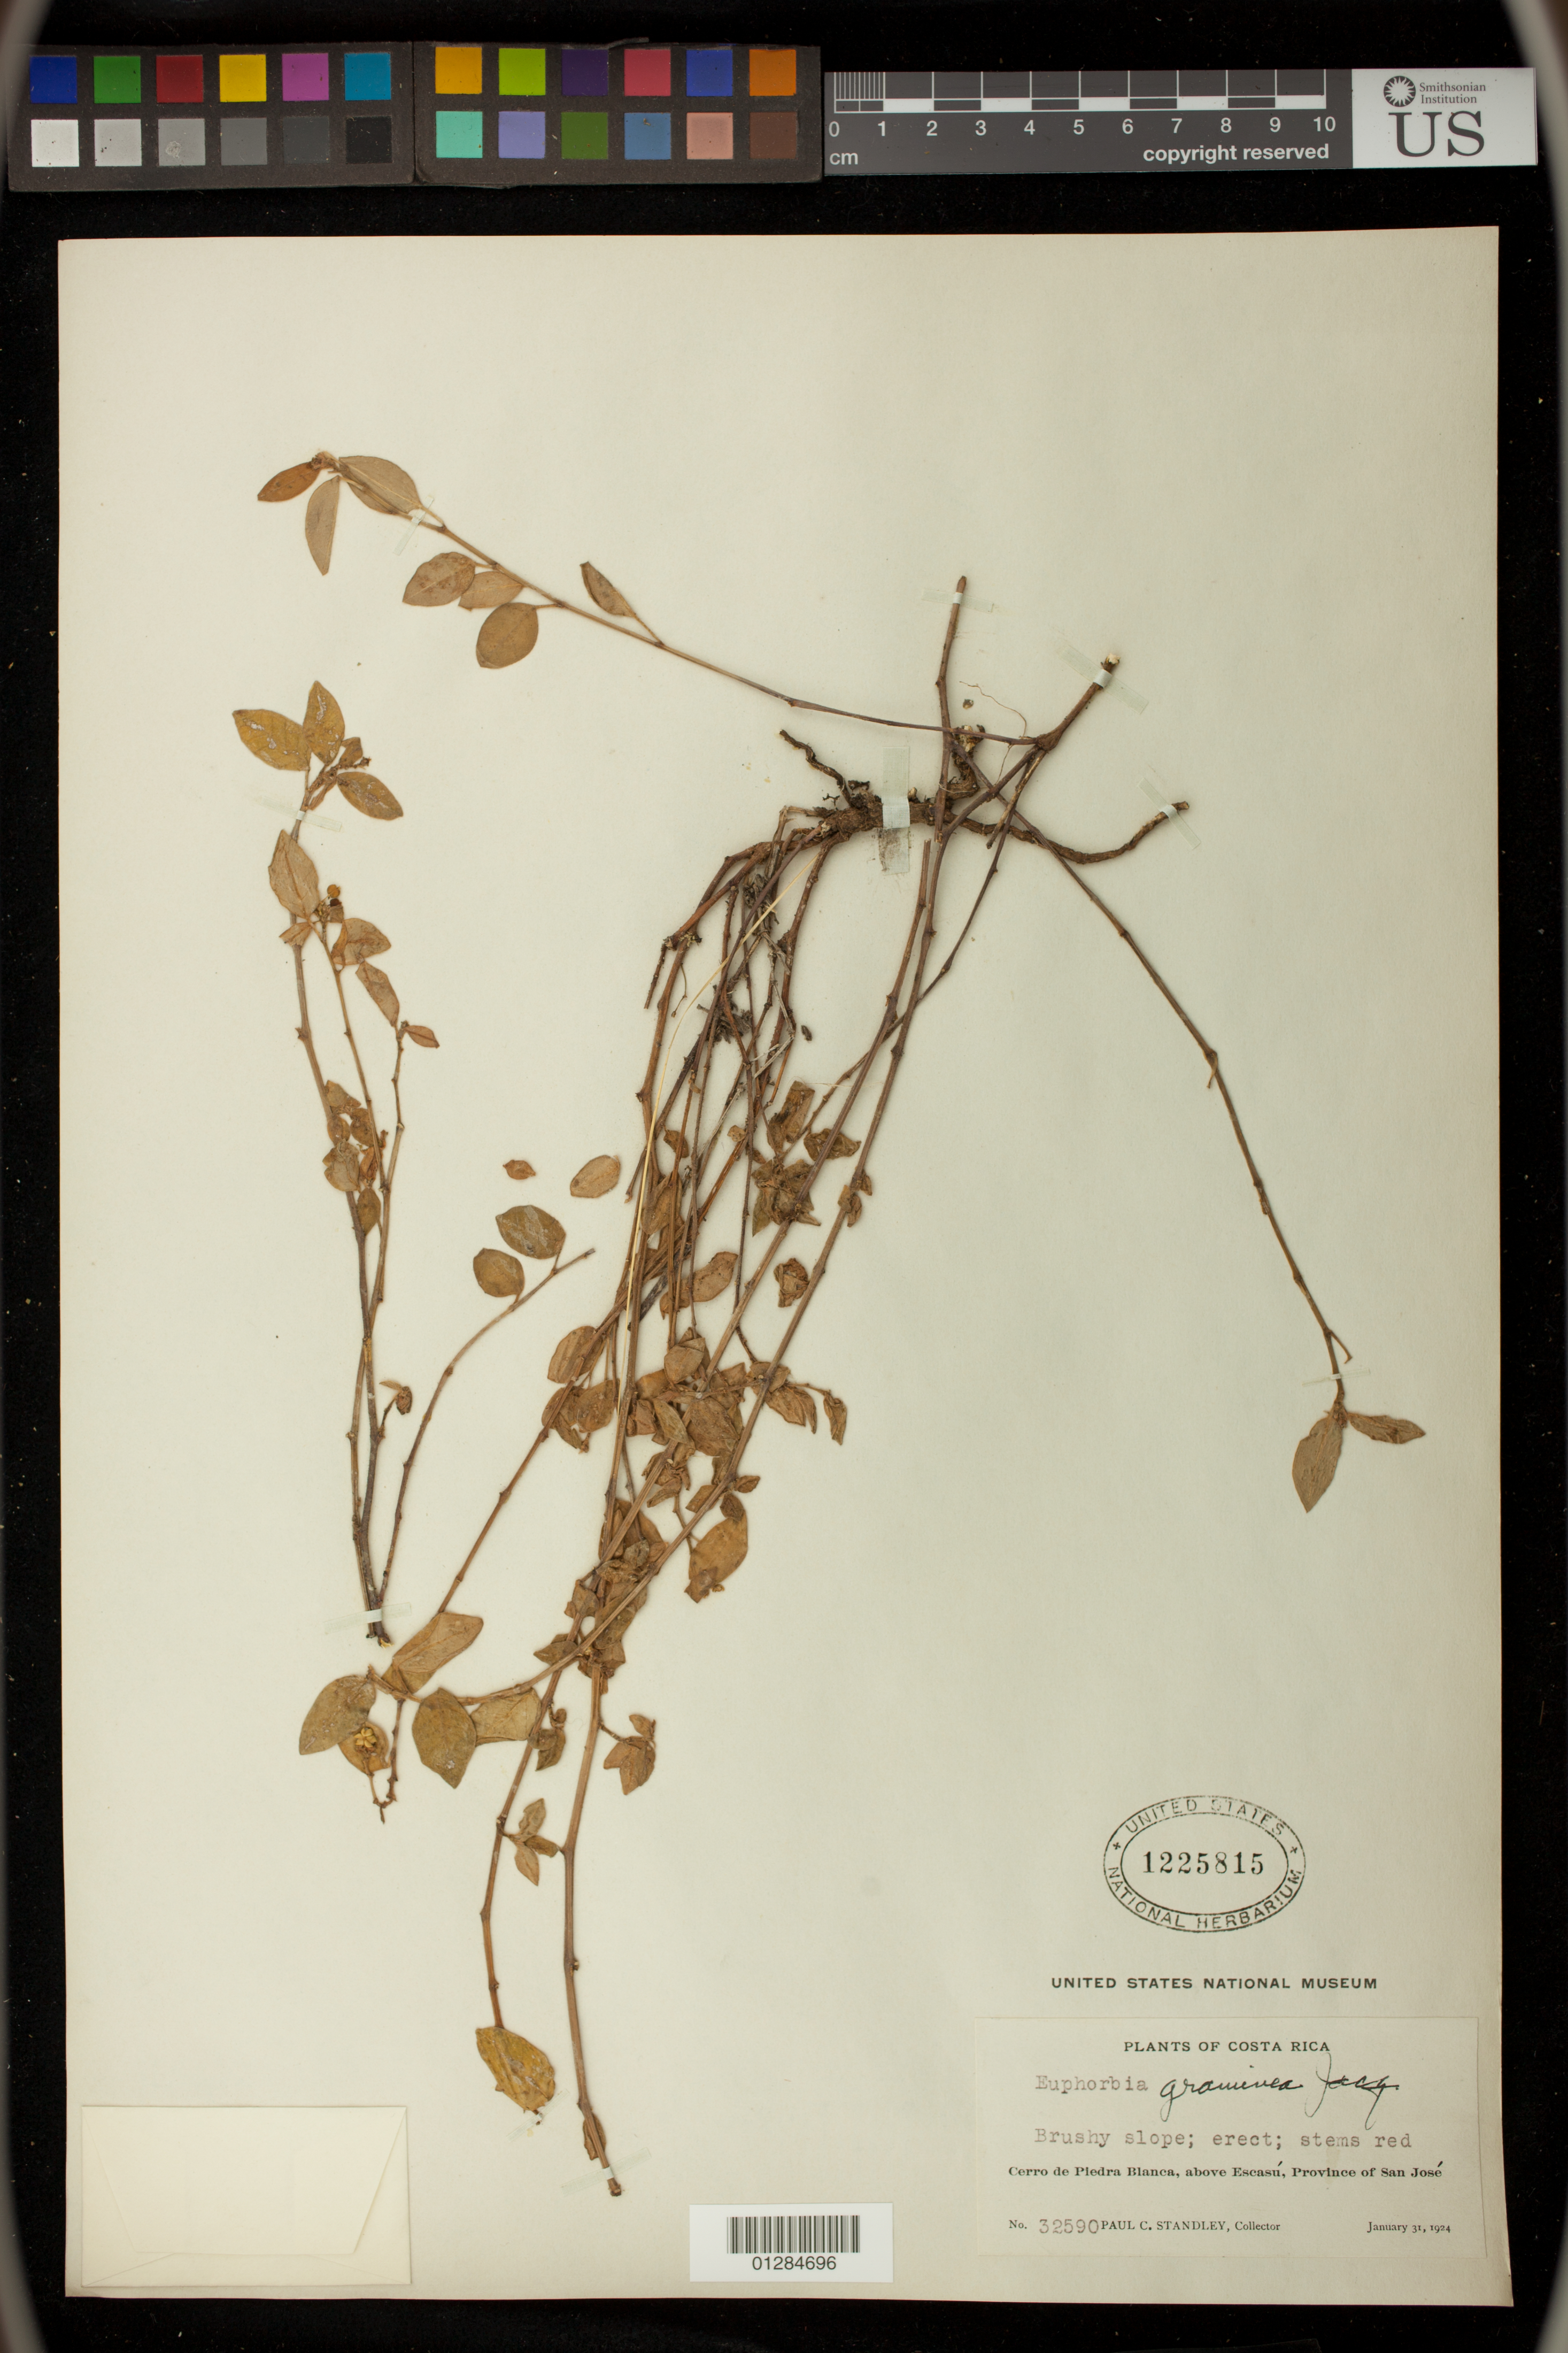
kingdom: Plantae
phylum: Tracheophyta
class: Magnoliopsida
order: Malpighiales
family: Euphorbiaceae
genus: Euphorbia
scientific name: Euphorbia xalapensis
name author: Kunth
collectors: Standley, Paul Carpenter, Steyermark, Julian Alfred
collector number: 32590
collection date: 1824-01-31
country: Costa Rica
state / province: San José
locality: Cerro de Piedra Blanca, above Escasu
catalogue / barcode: US 1225815